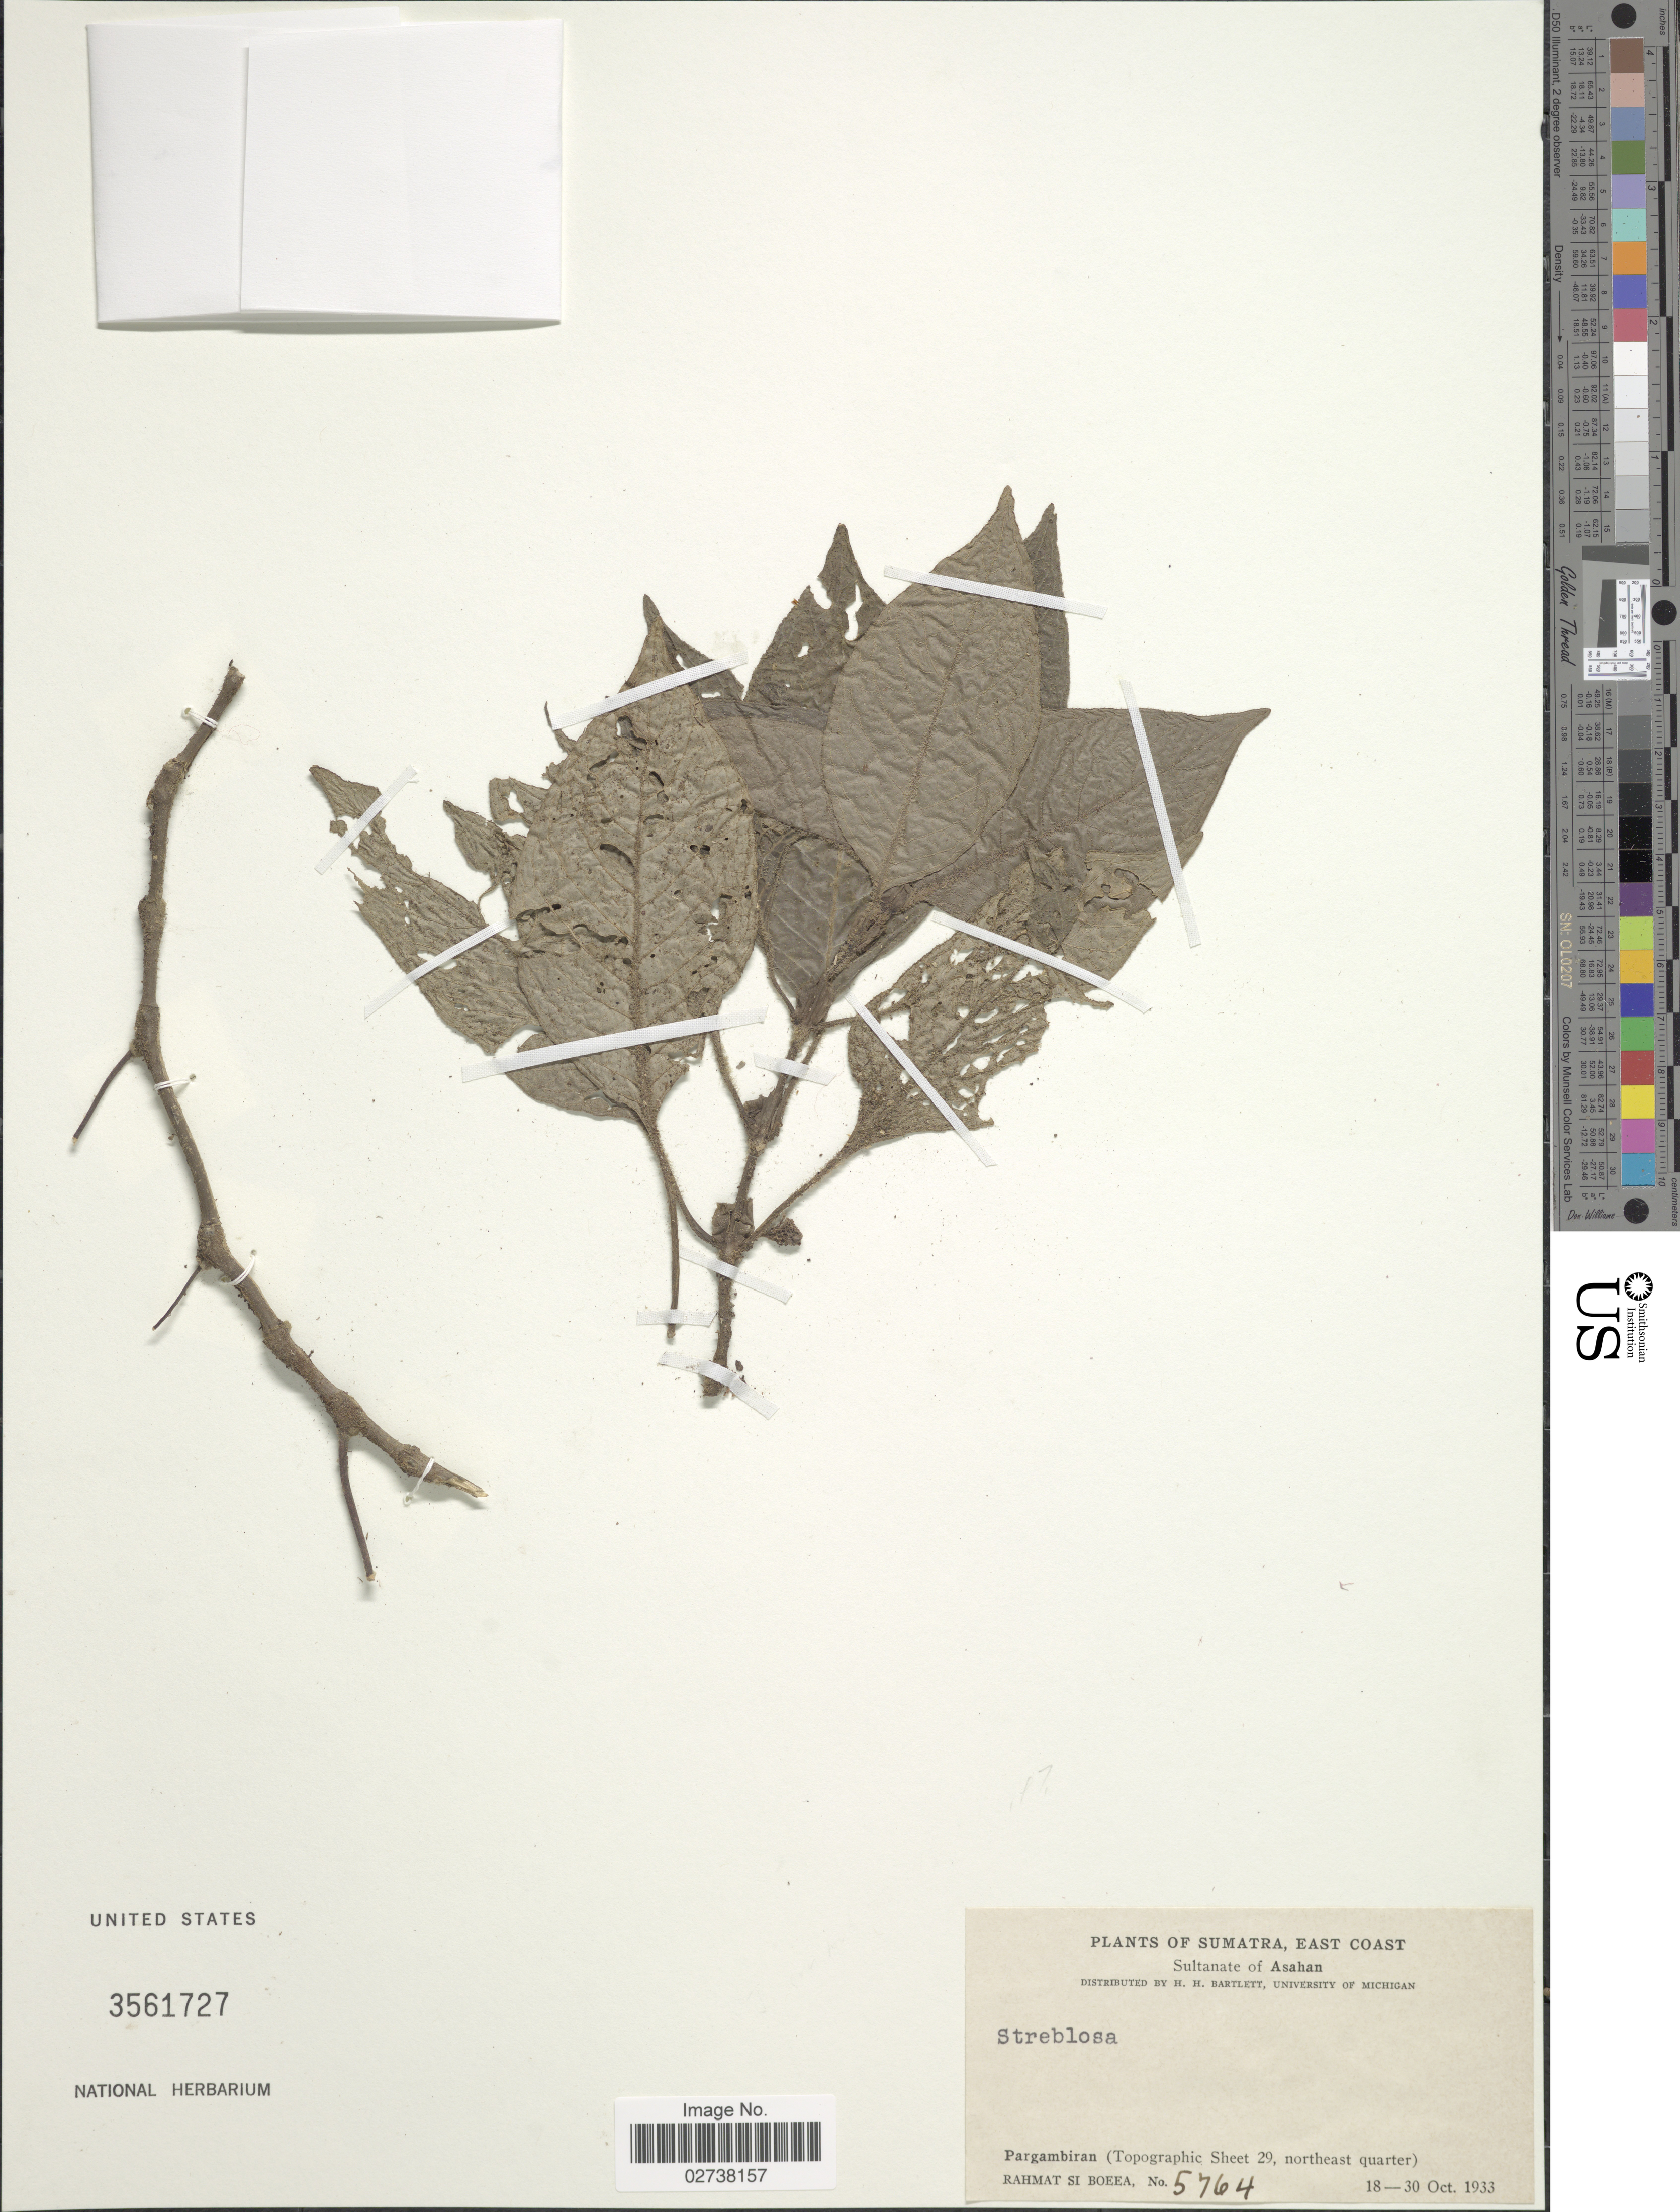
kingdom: Plantae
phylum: Tracheophyta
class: Magnoliopsida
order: Gentianales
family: Rubiaceae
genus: Streblosa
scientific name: Streblosa sp.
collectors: Rahmat Si Boeea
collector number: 5764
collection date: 1933-10-18/1933-10-30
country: Indonesia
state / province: Sumatra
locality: East Coast, Sultanate of Asahan, Pargambiran (Topographic Sheet 29, northeast quarter)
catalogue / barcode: US 3561727